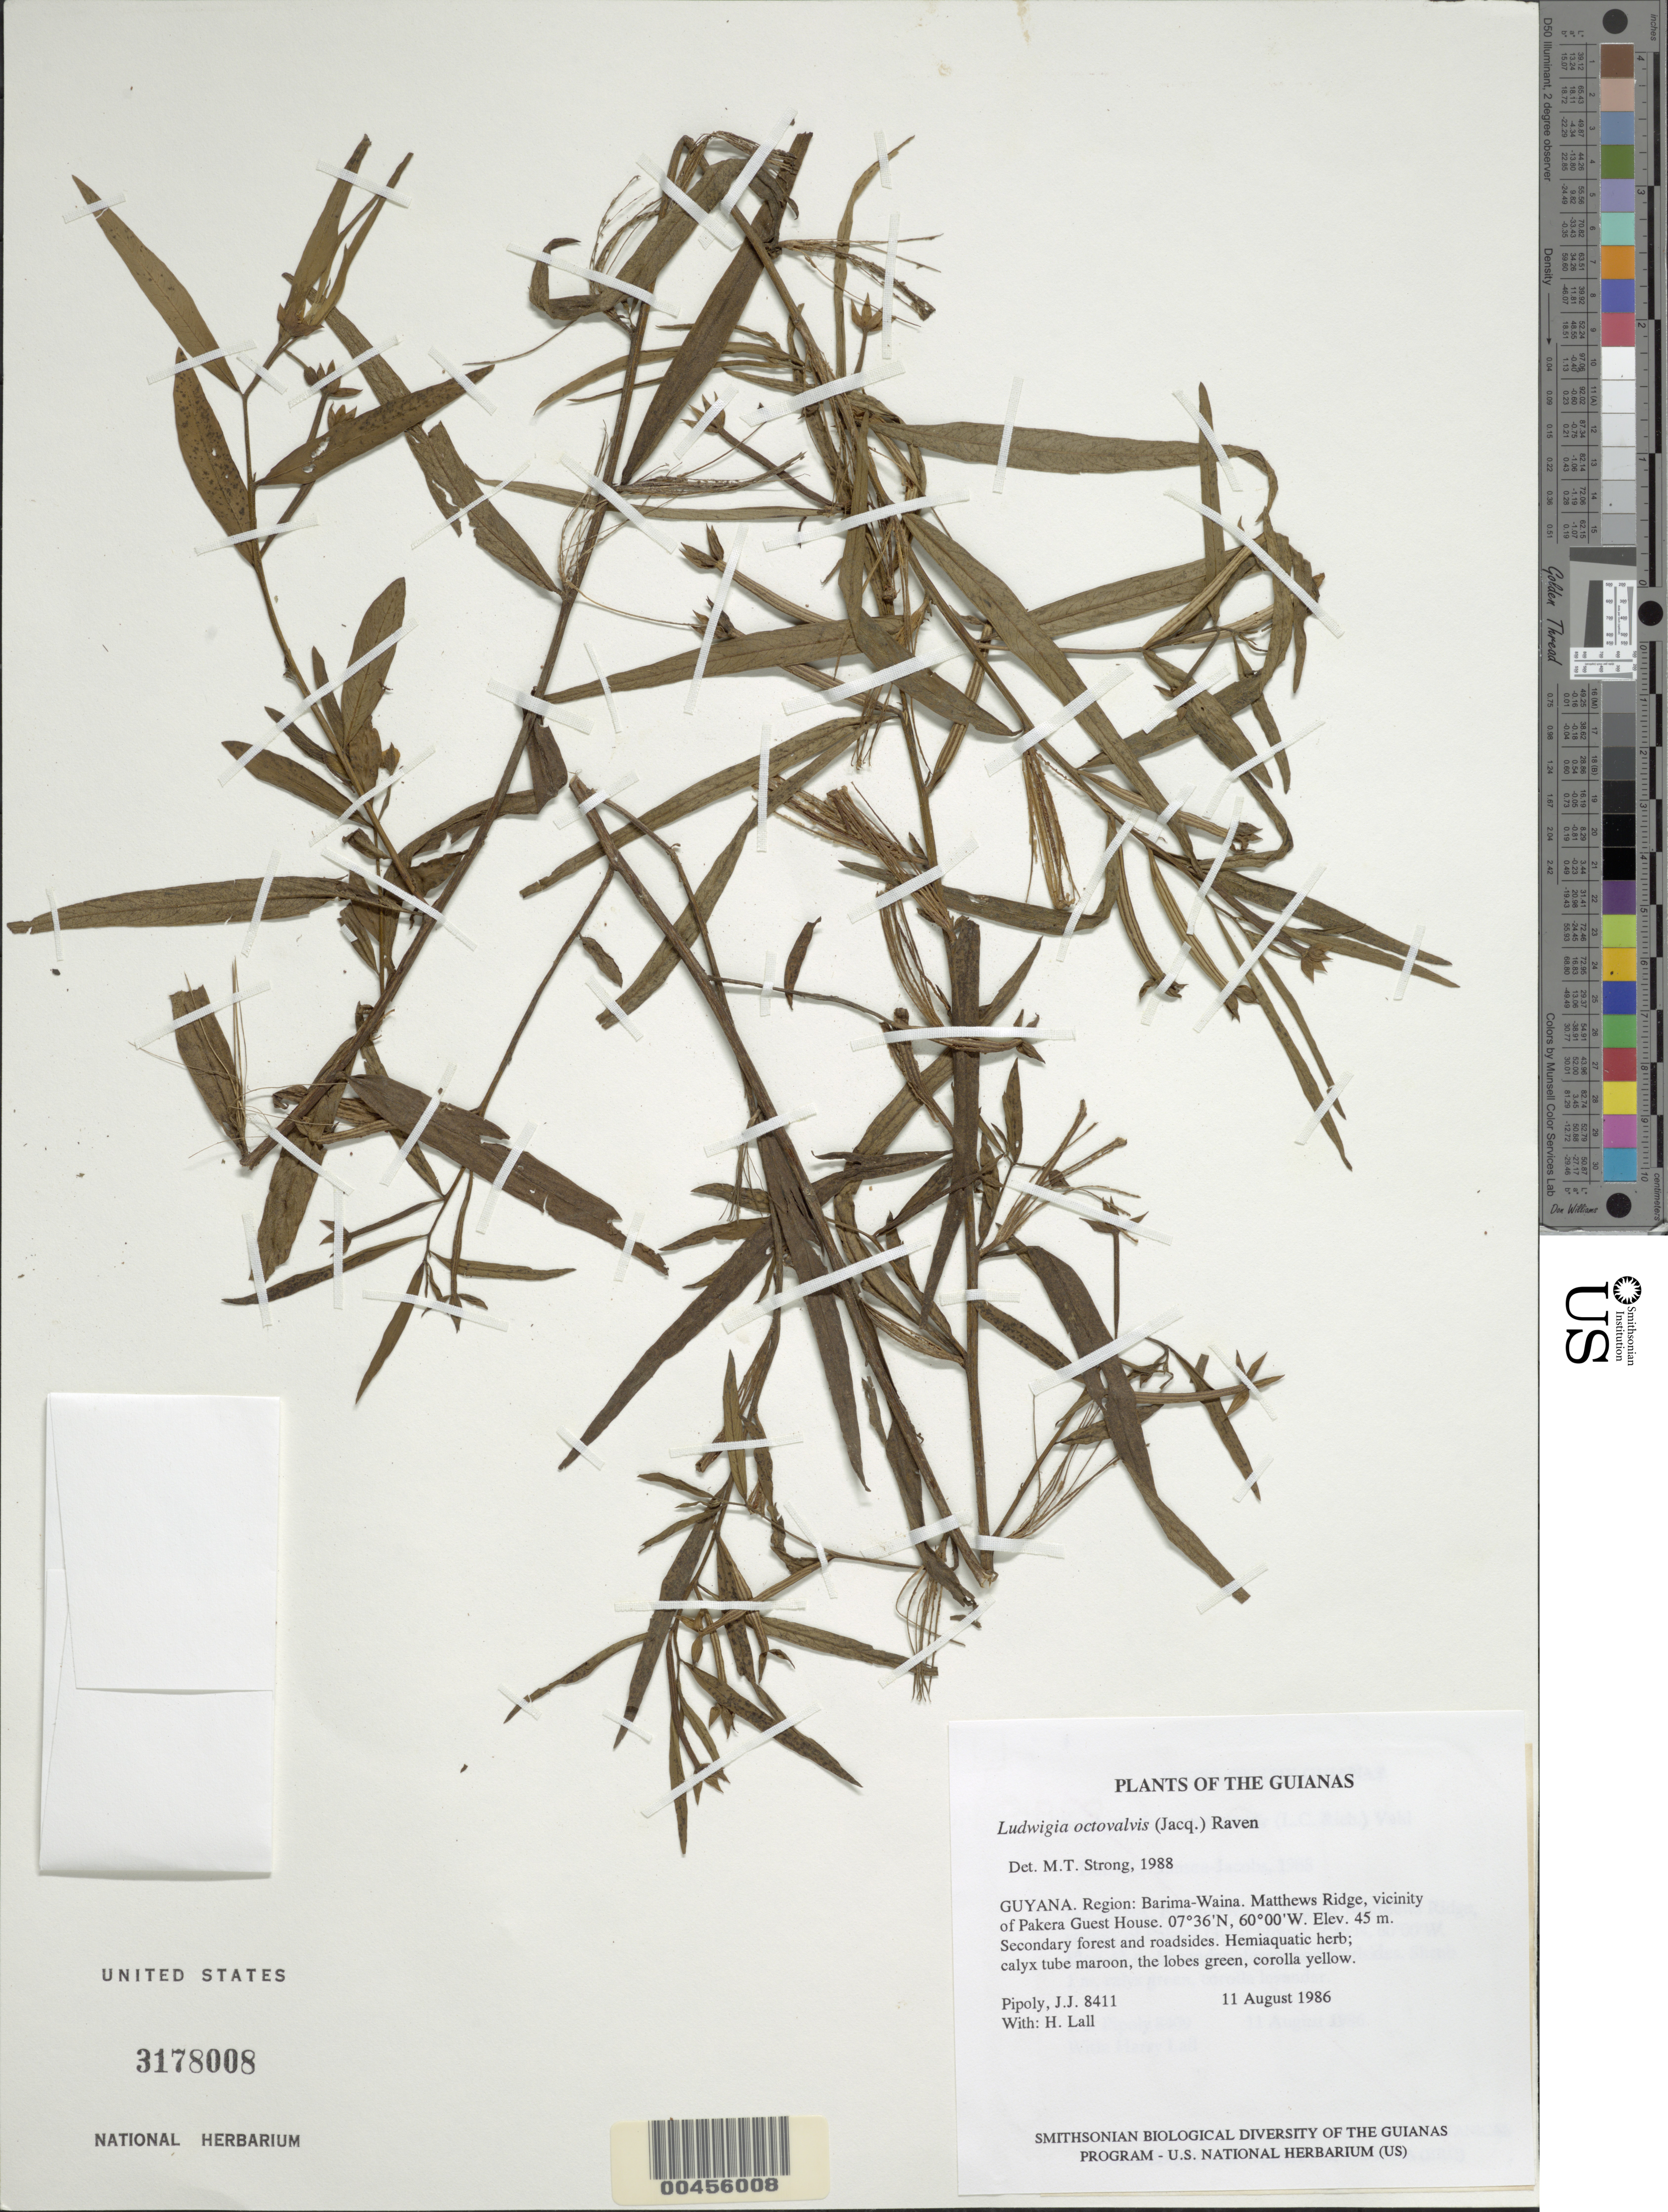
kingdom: Plantae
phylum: Tracheophyta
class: Magnoliopsida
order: Myrtales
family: Onagraceae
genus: Ludwigia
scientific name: Ludwigia octovalvis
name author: (Jacq.) P.H. Raven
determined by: Strong, M. T., (US), Smithsonian Institution - National Museum of Natural History (UNITED STATES)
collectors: J. J. Pipoly & H. Lall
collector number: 8411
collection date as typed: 11 August 1986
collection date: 1986-08-11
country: Guyana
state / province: Barima-Waini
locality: Matthews Ridge, vicinity of Pakera Guest House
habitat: Secondary forest and roadsides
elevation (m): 45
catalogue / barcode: US 3178008